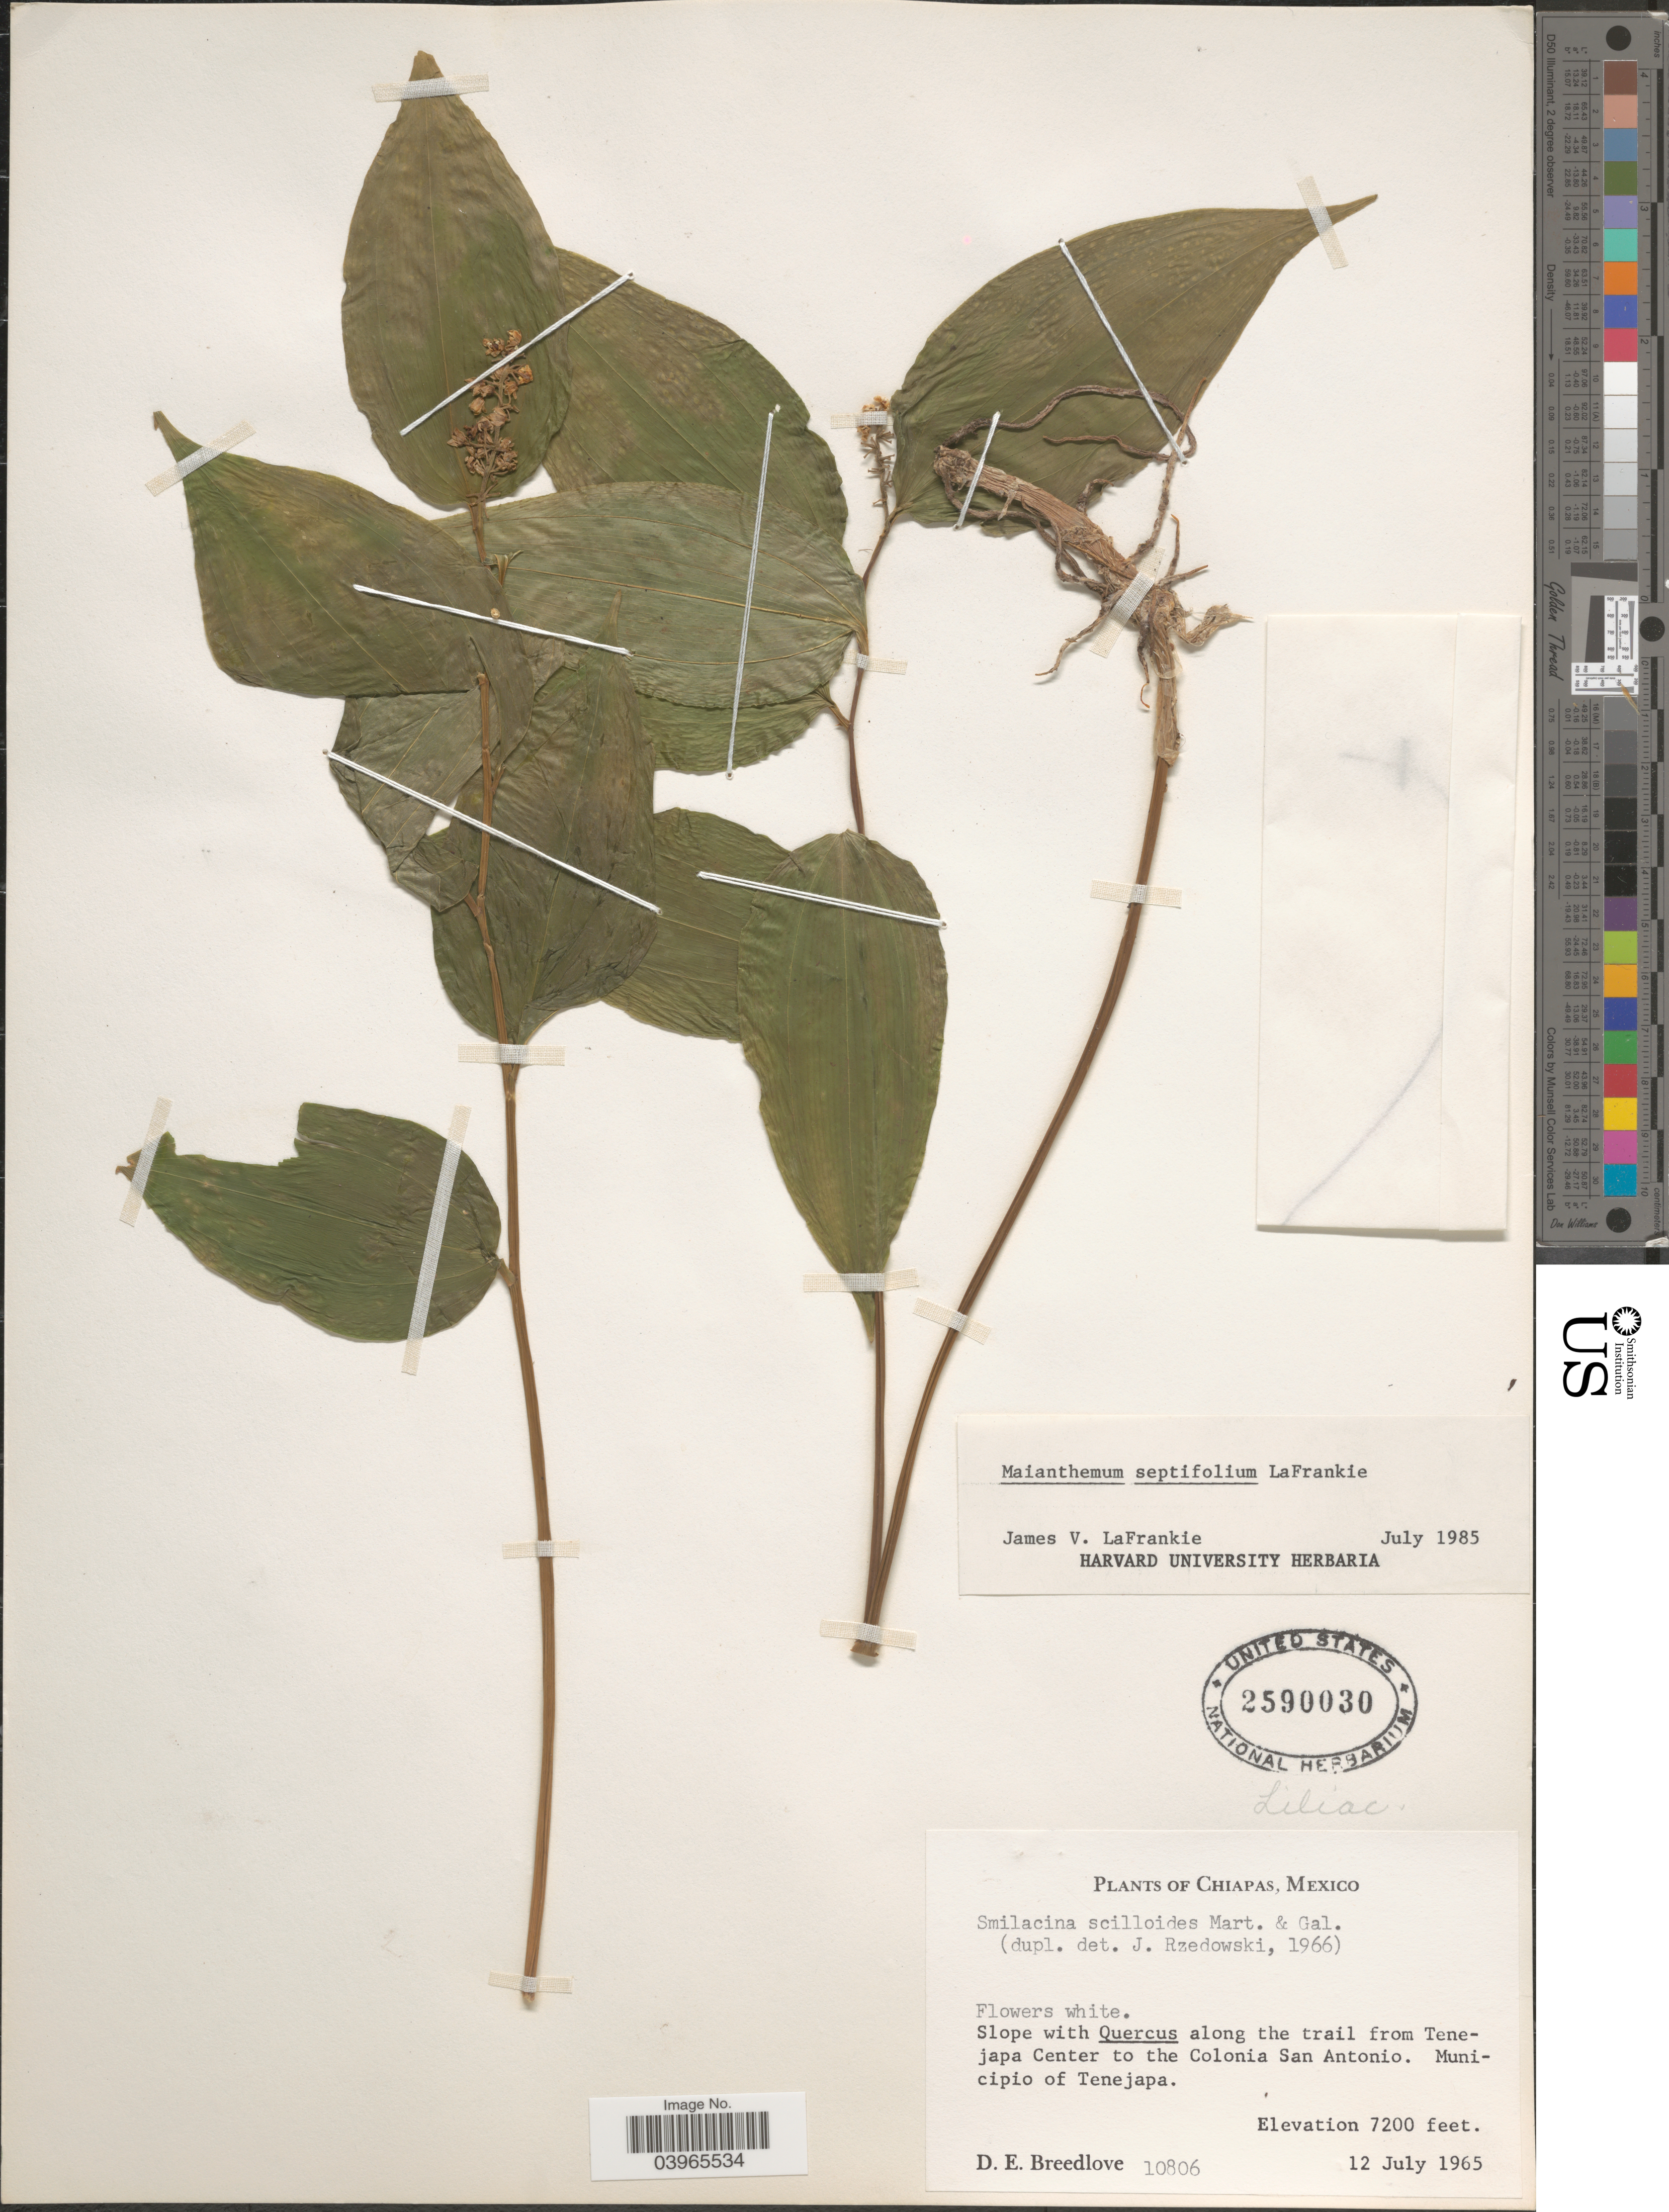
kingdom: Plantae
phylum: Tracheophyta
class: Liliopsida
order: Asparagales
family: Asparagaceae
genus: Maianthemum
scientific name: Maianthemum septifolium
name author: LaFrankie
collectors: D. E. Breedlove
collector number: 10806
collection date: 1965-07-12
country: Mexico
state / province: Chiapas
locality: Along the trail from Tenejapa Center to the Colonia San Antonio. Municipio of Tenejapa.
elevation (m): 2195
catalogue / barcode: US 2590030